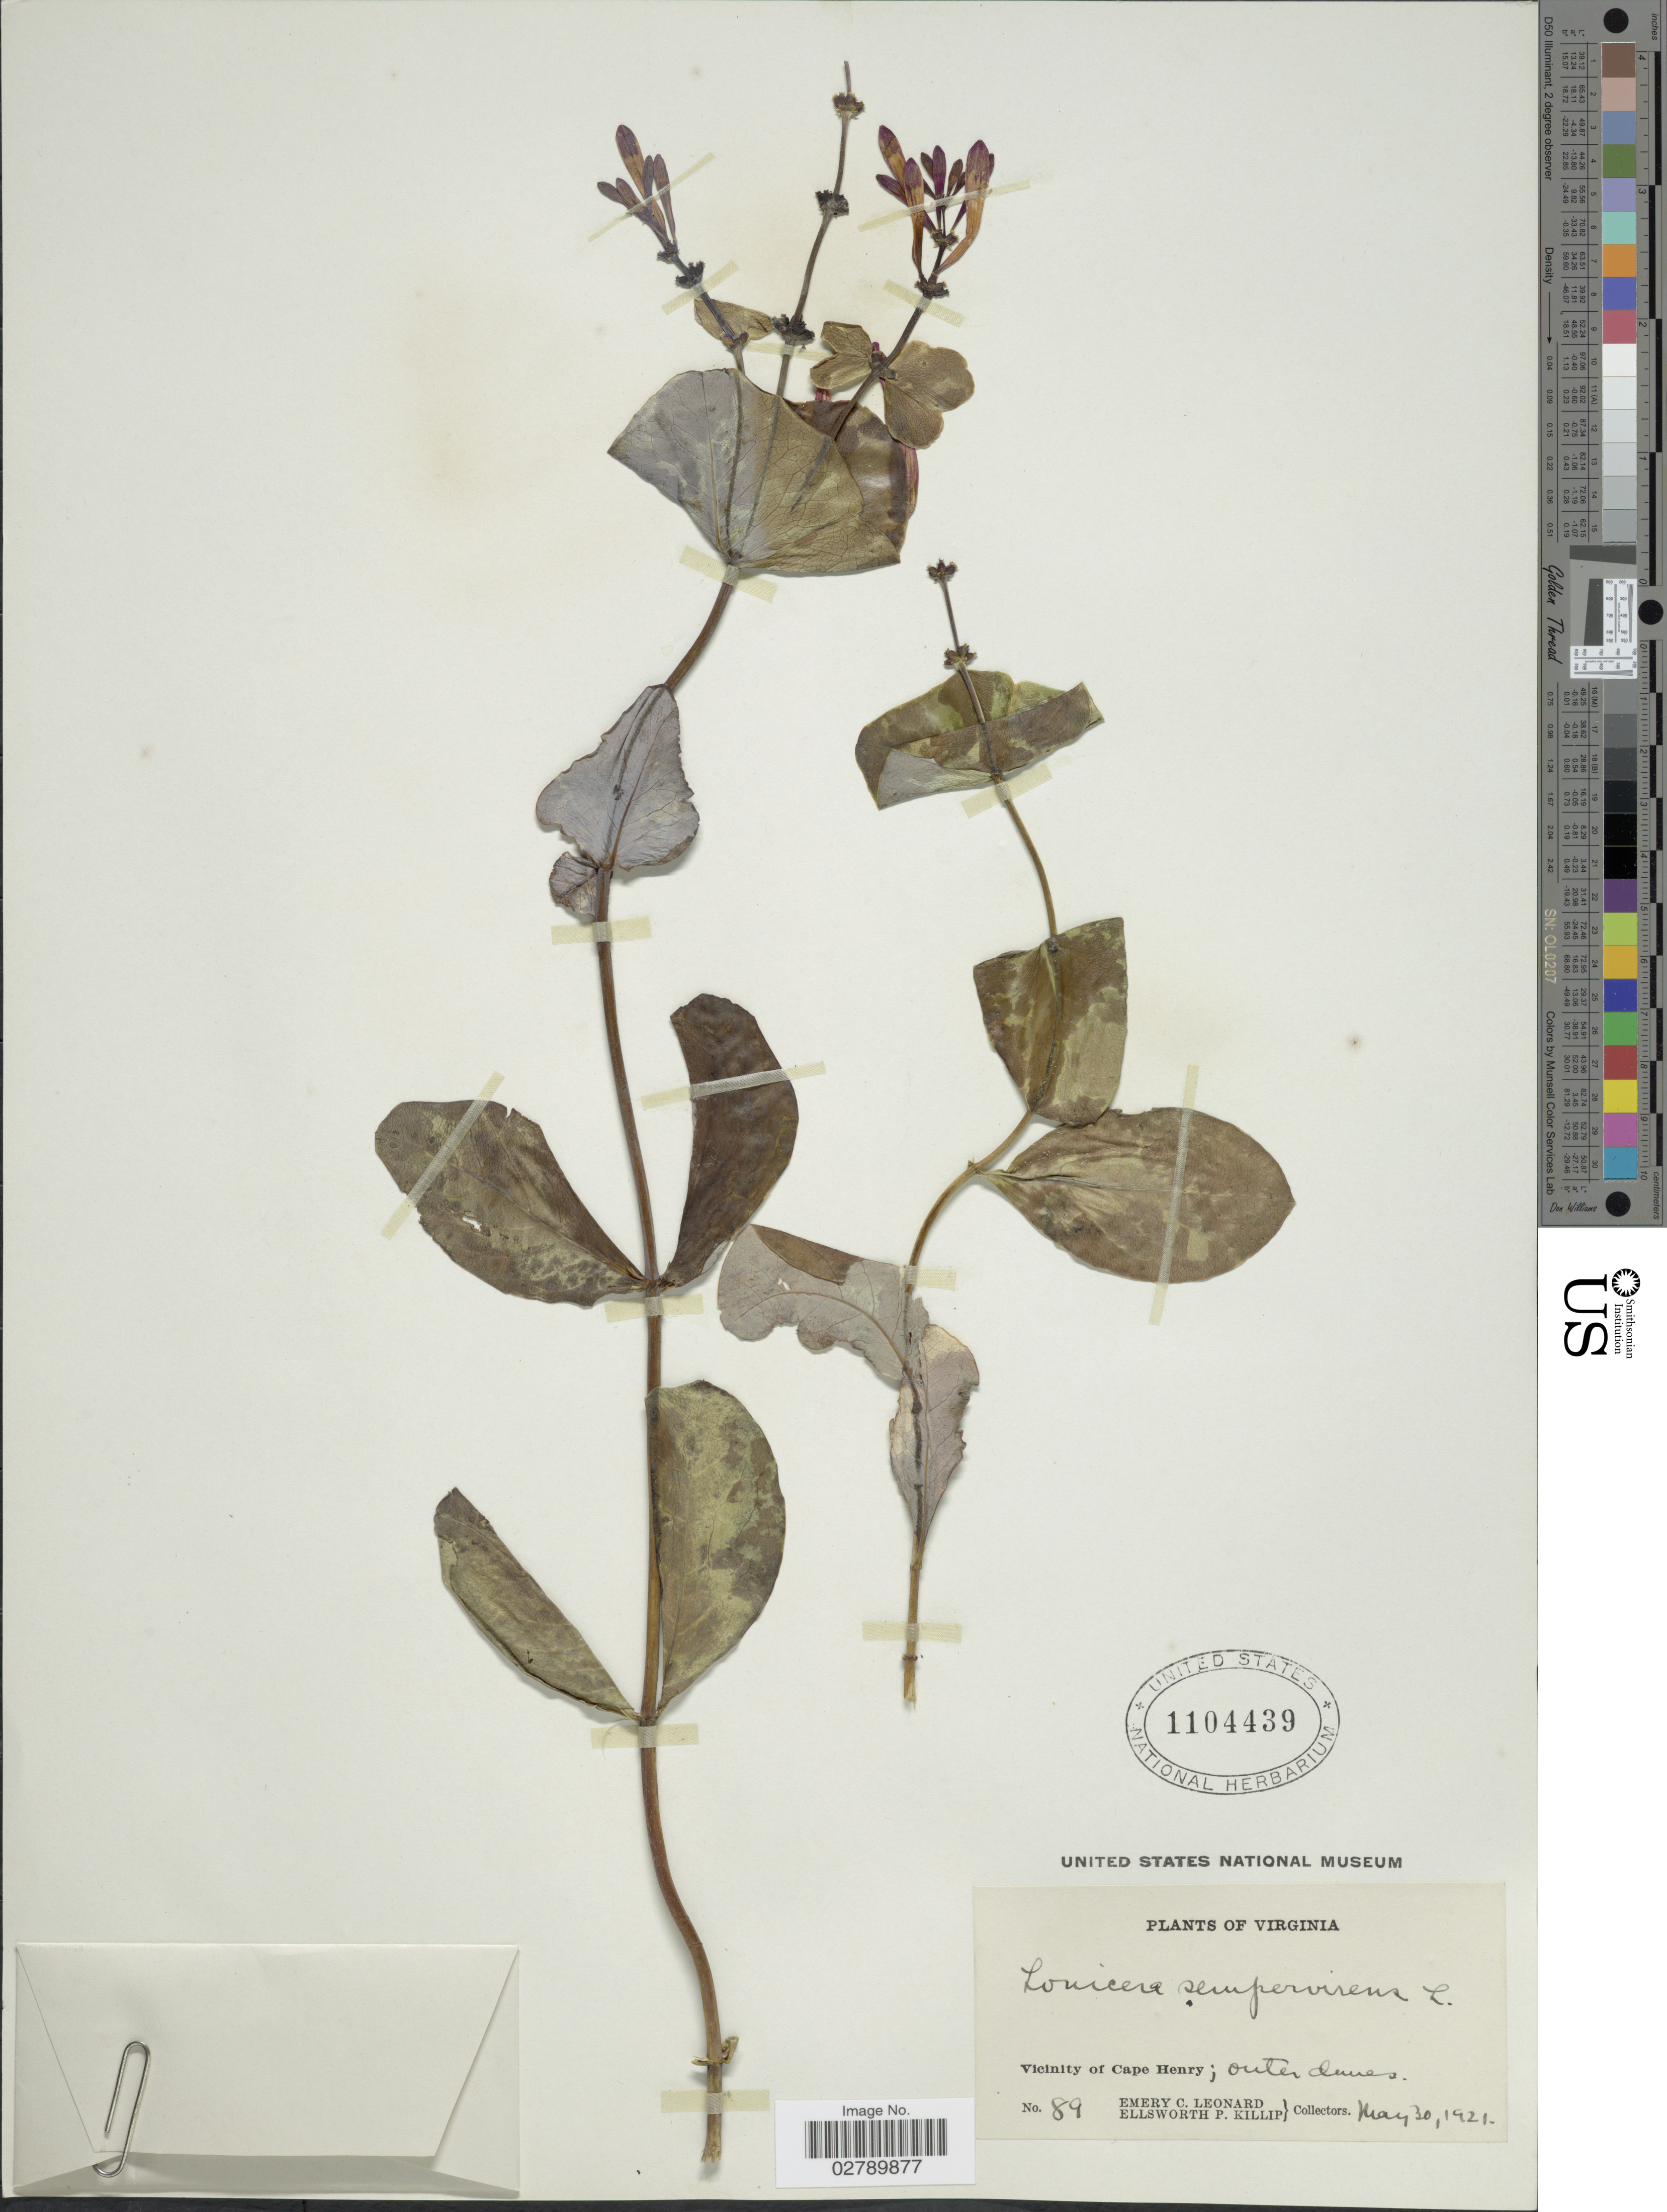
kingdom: Plantae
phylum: Tracheophyta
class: Magnoliopsida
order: Dipsacales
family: Caprifoliaceae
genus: Lonicera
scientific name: Lonicera sempervirens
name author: L.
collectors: E. C. Leonard & E. P. Killip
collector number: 89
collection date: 1921-05-30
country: United States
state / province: Virginia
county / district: City of Virginia Beach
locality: Vicinity of Cape Henry; outer dunes.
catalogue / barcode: US 1104439